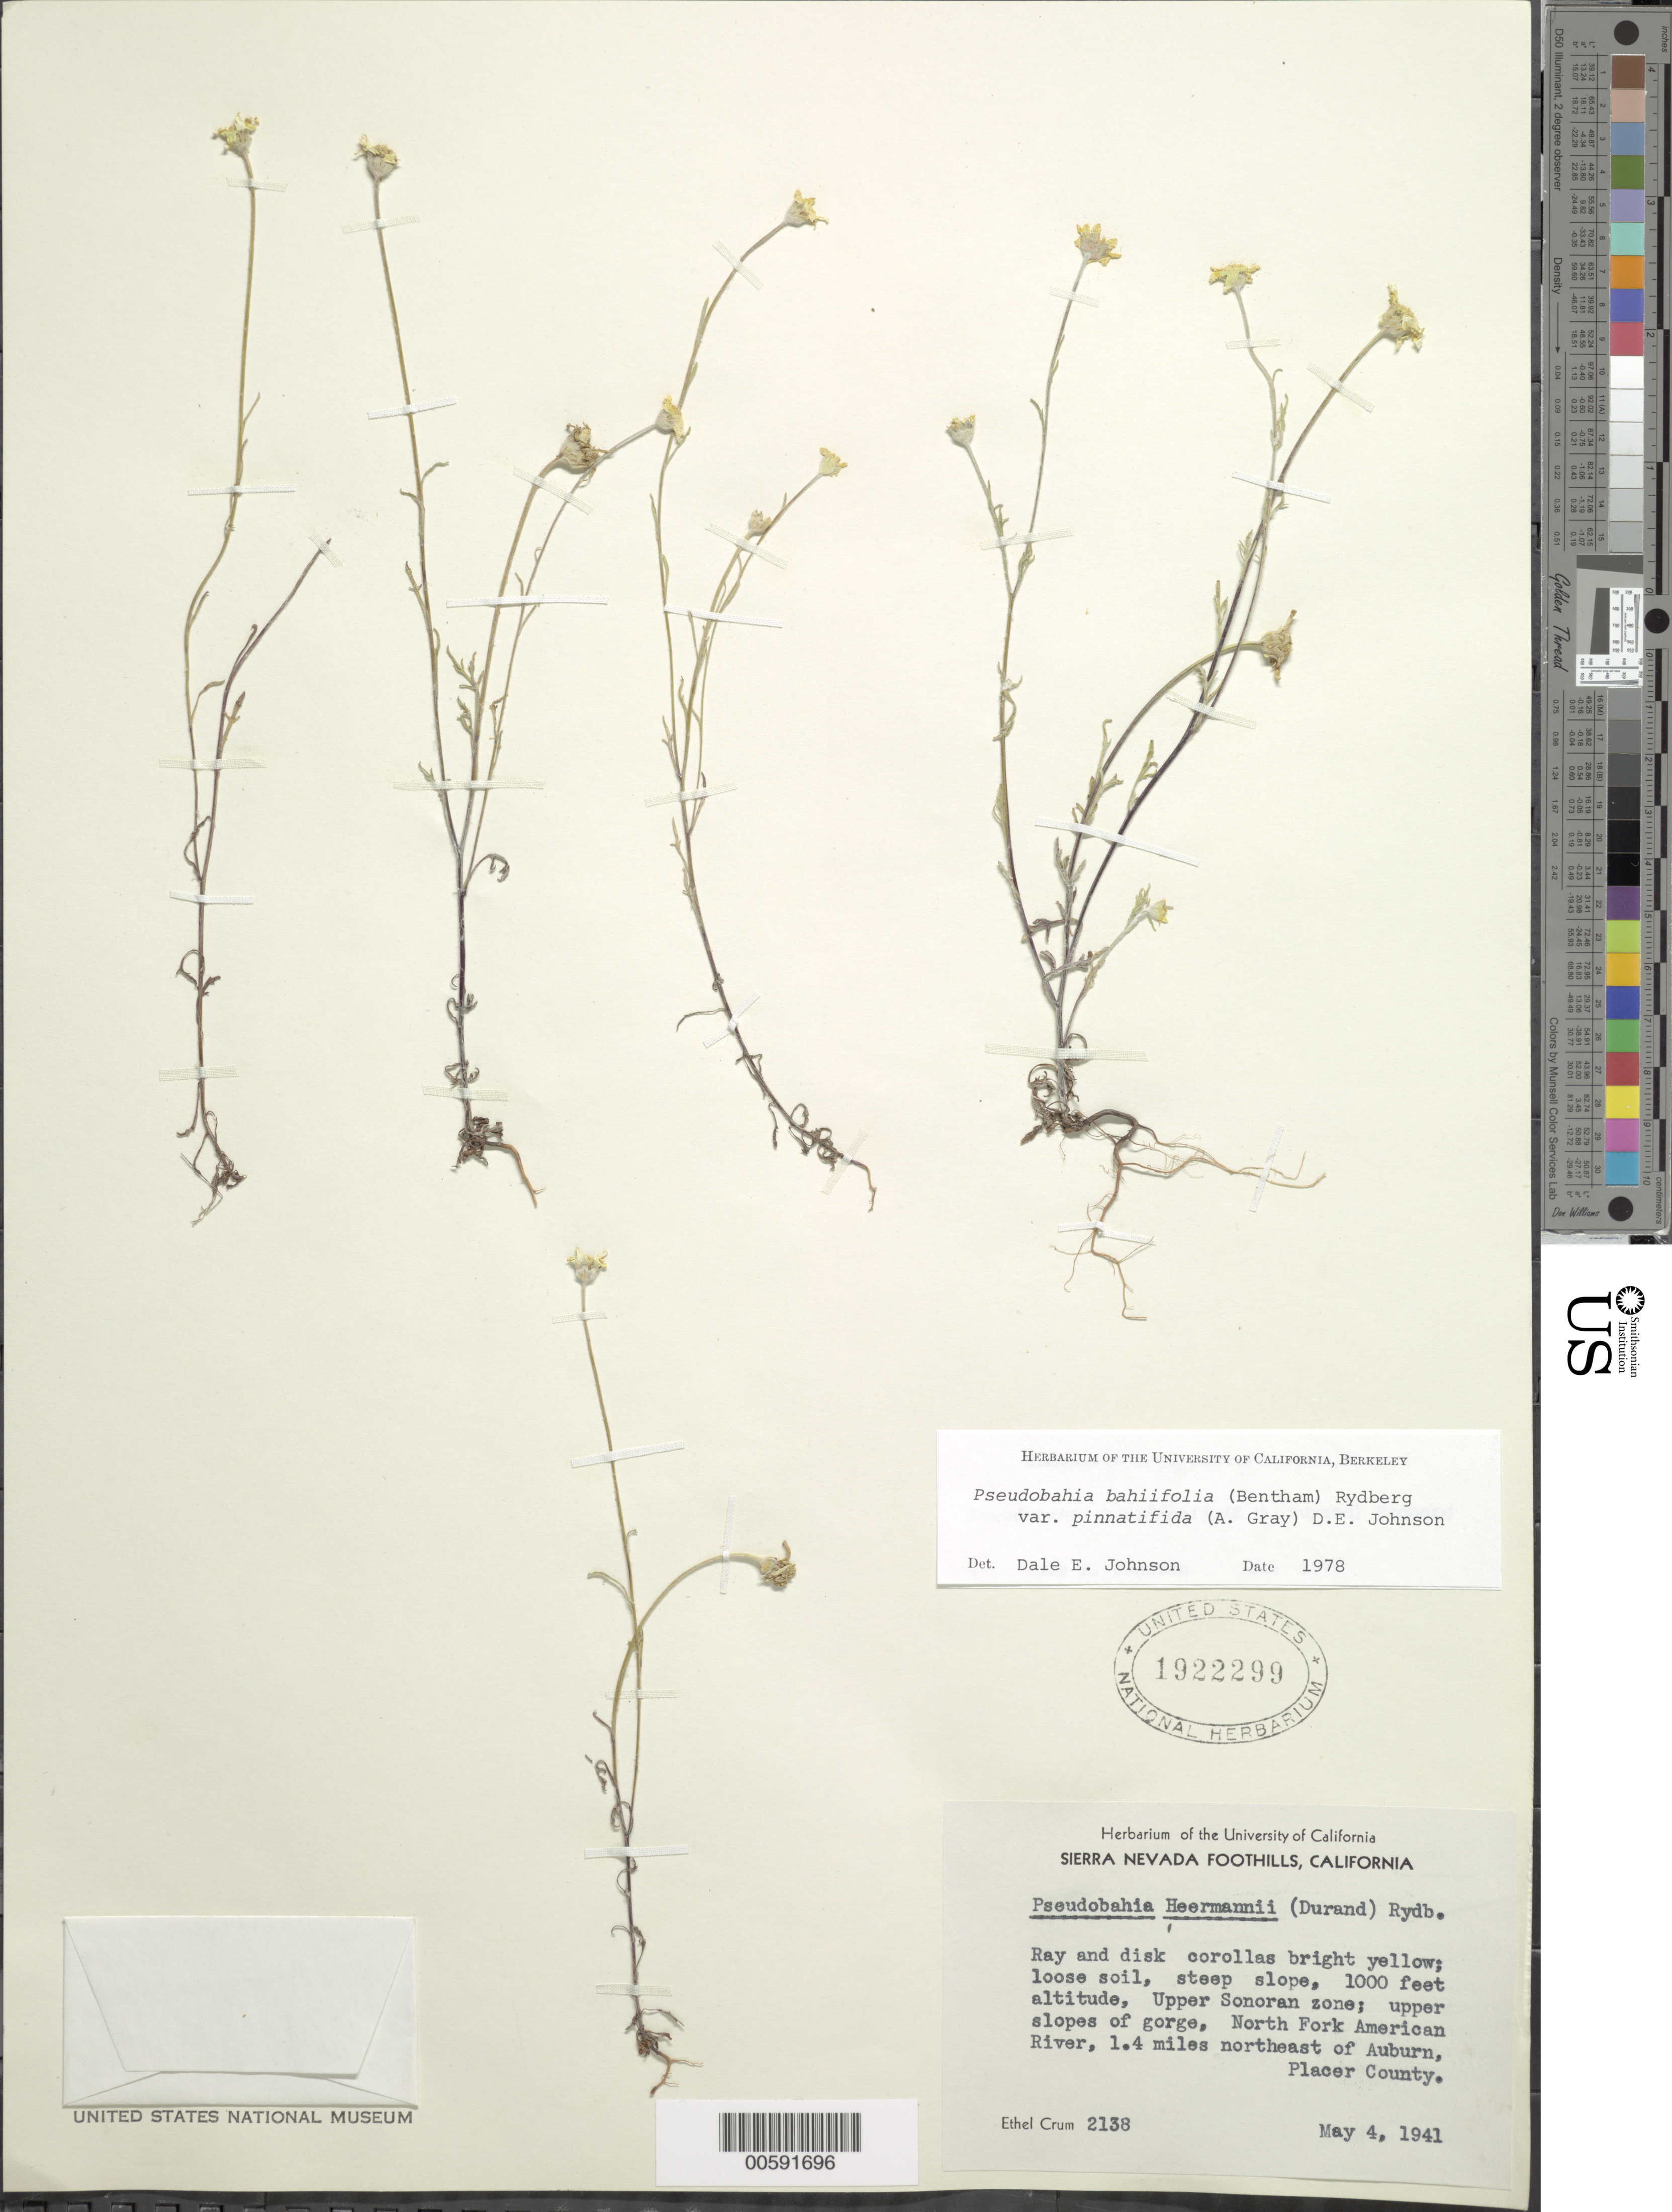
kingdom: Plantae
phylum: Tracheophyta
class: Magnoliopsida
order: Asterales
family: Asteraceae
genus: Pseudobahia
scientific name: Pseudobahia bahiifolia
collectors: E. Crum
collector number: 2138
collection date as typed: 04 May 1941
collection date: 1941-05-04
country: United States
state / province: California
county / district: Placer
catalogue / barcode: US 1922299